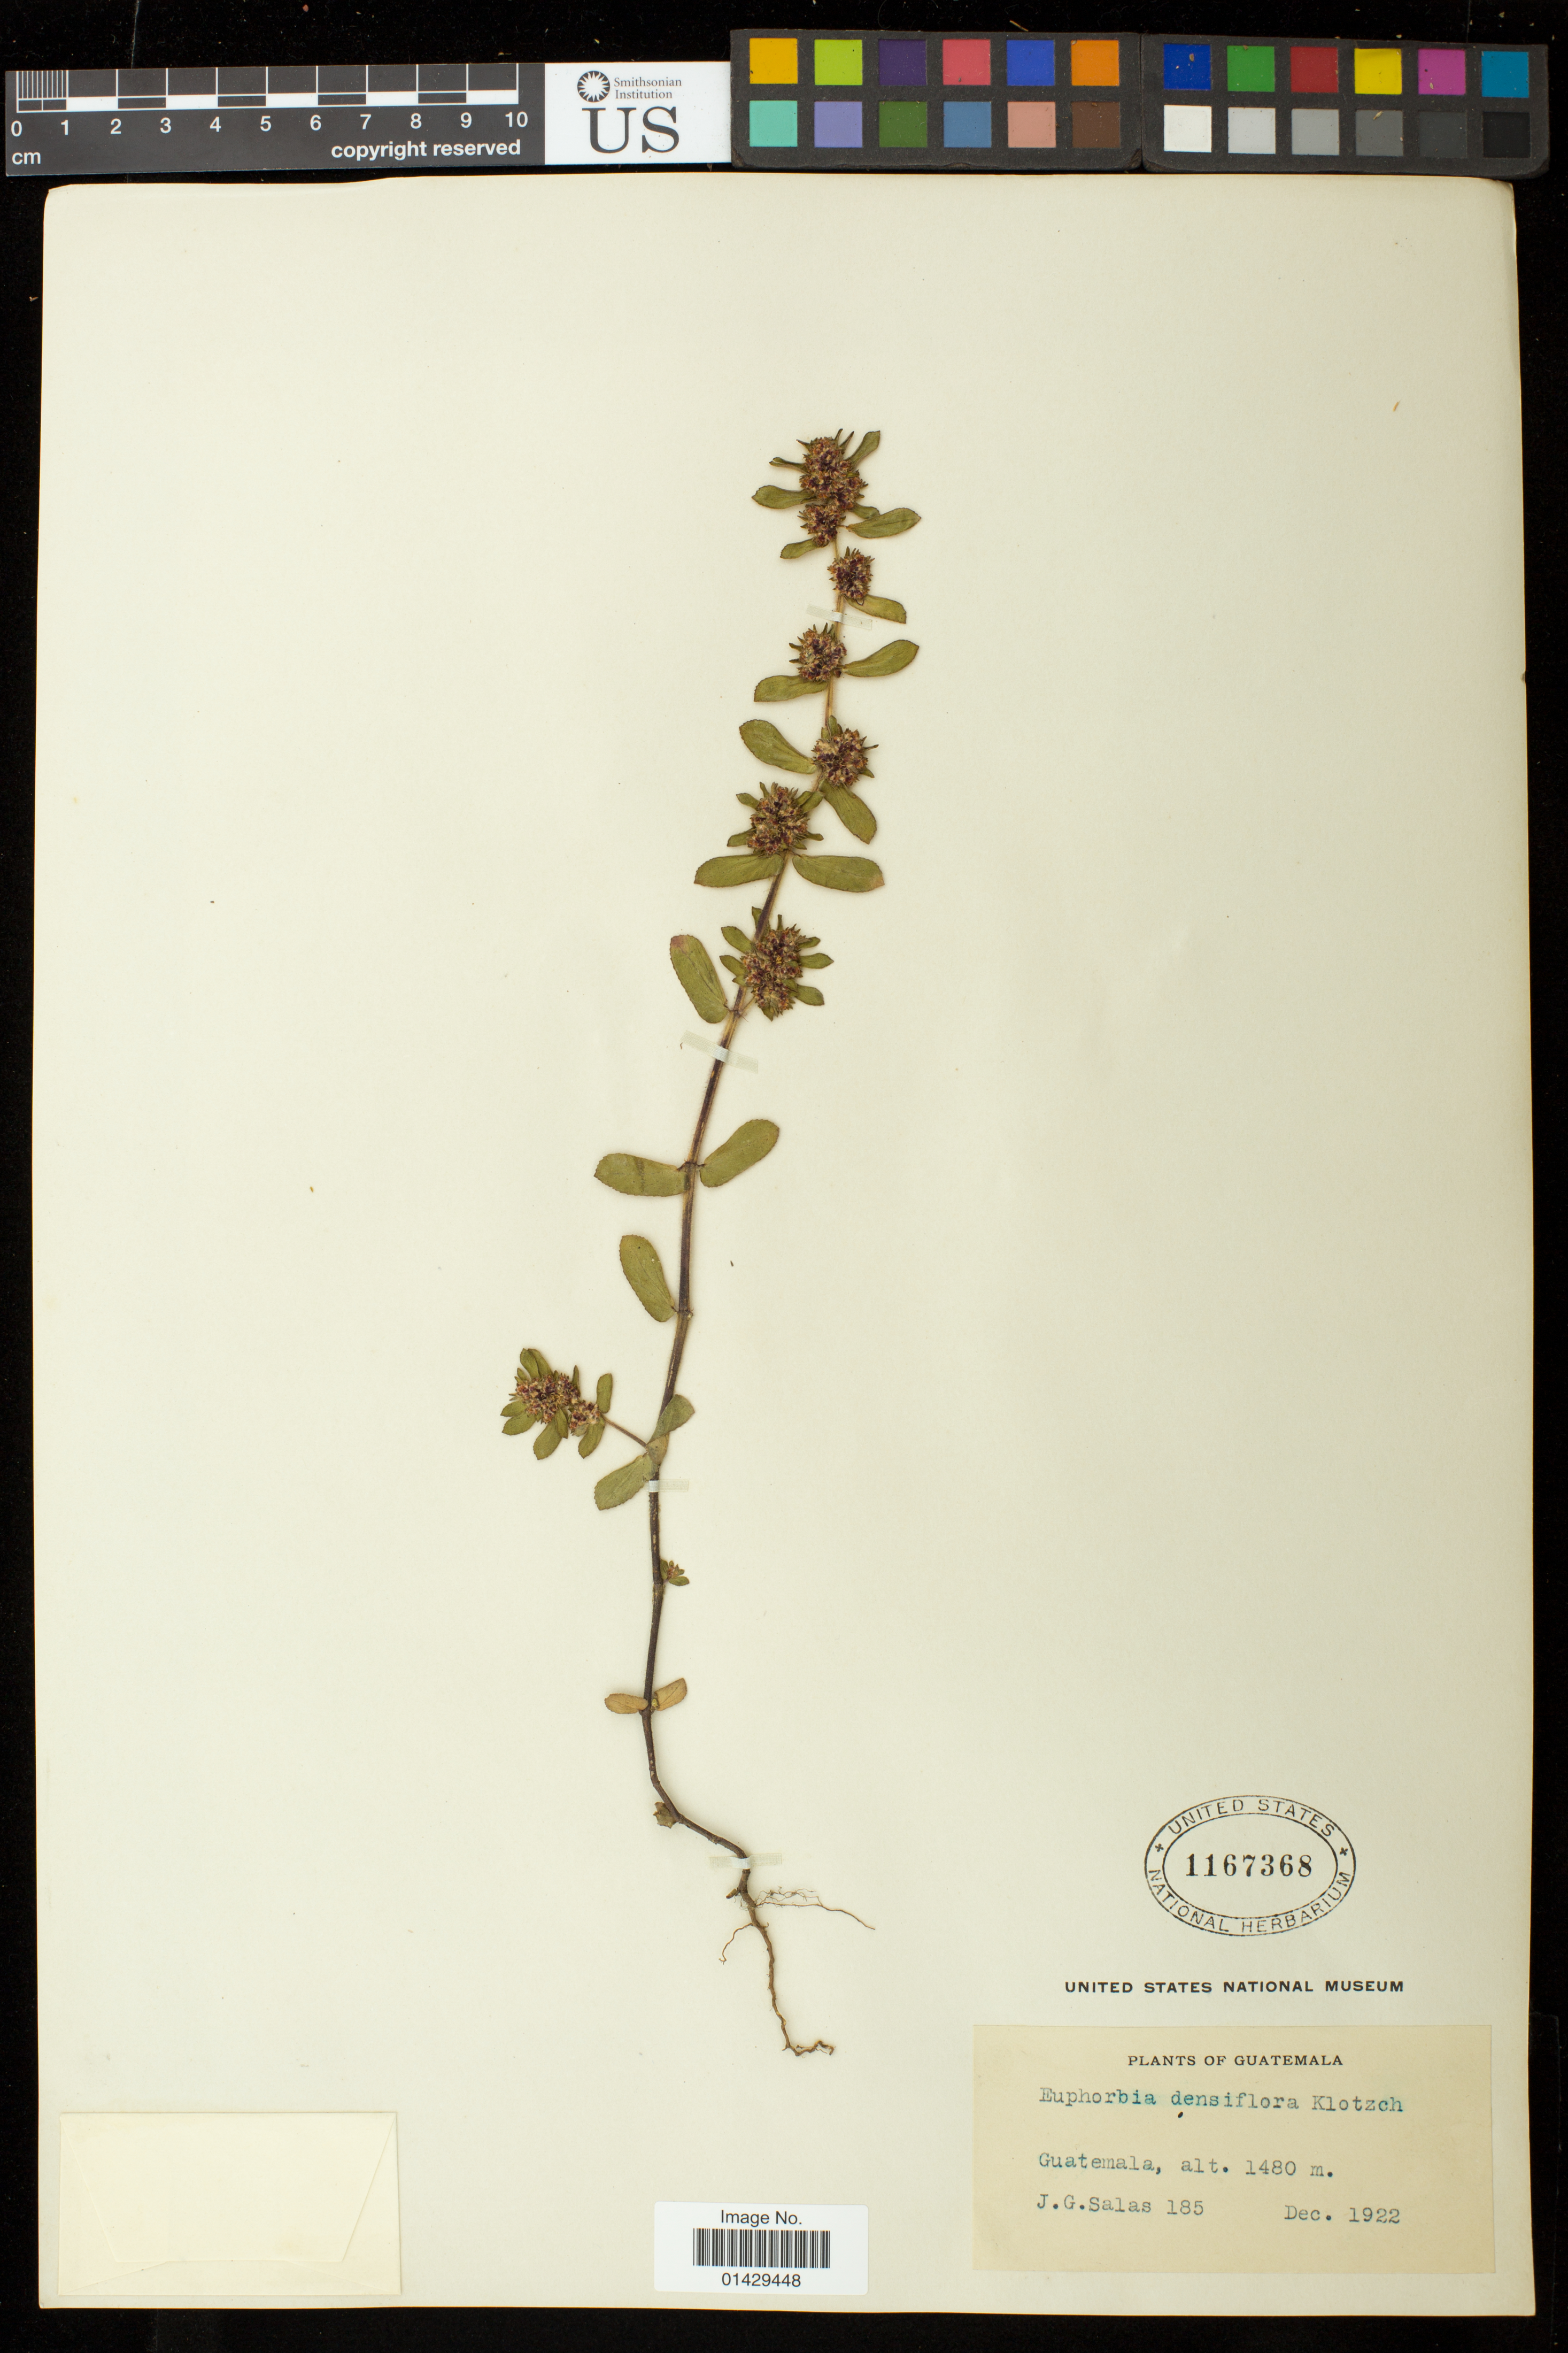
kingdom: Plantae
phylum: Tracheophyta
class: Magnoliopsida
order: Malpighiales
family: Euphorbiaceae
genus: Euphorbia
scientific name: Euphorbia densiflora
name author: (Klotzsch & Garcke) Klotzsch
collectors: J. G. Salas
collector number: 185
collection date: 1922-12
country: Guatemala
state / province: Guatemala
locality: Guatemala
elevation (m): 1480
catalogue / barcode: US 1167368